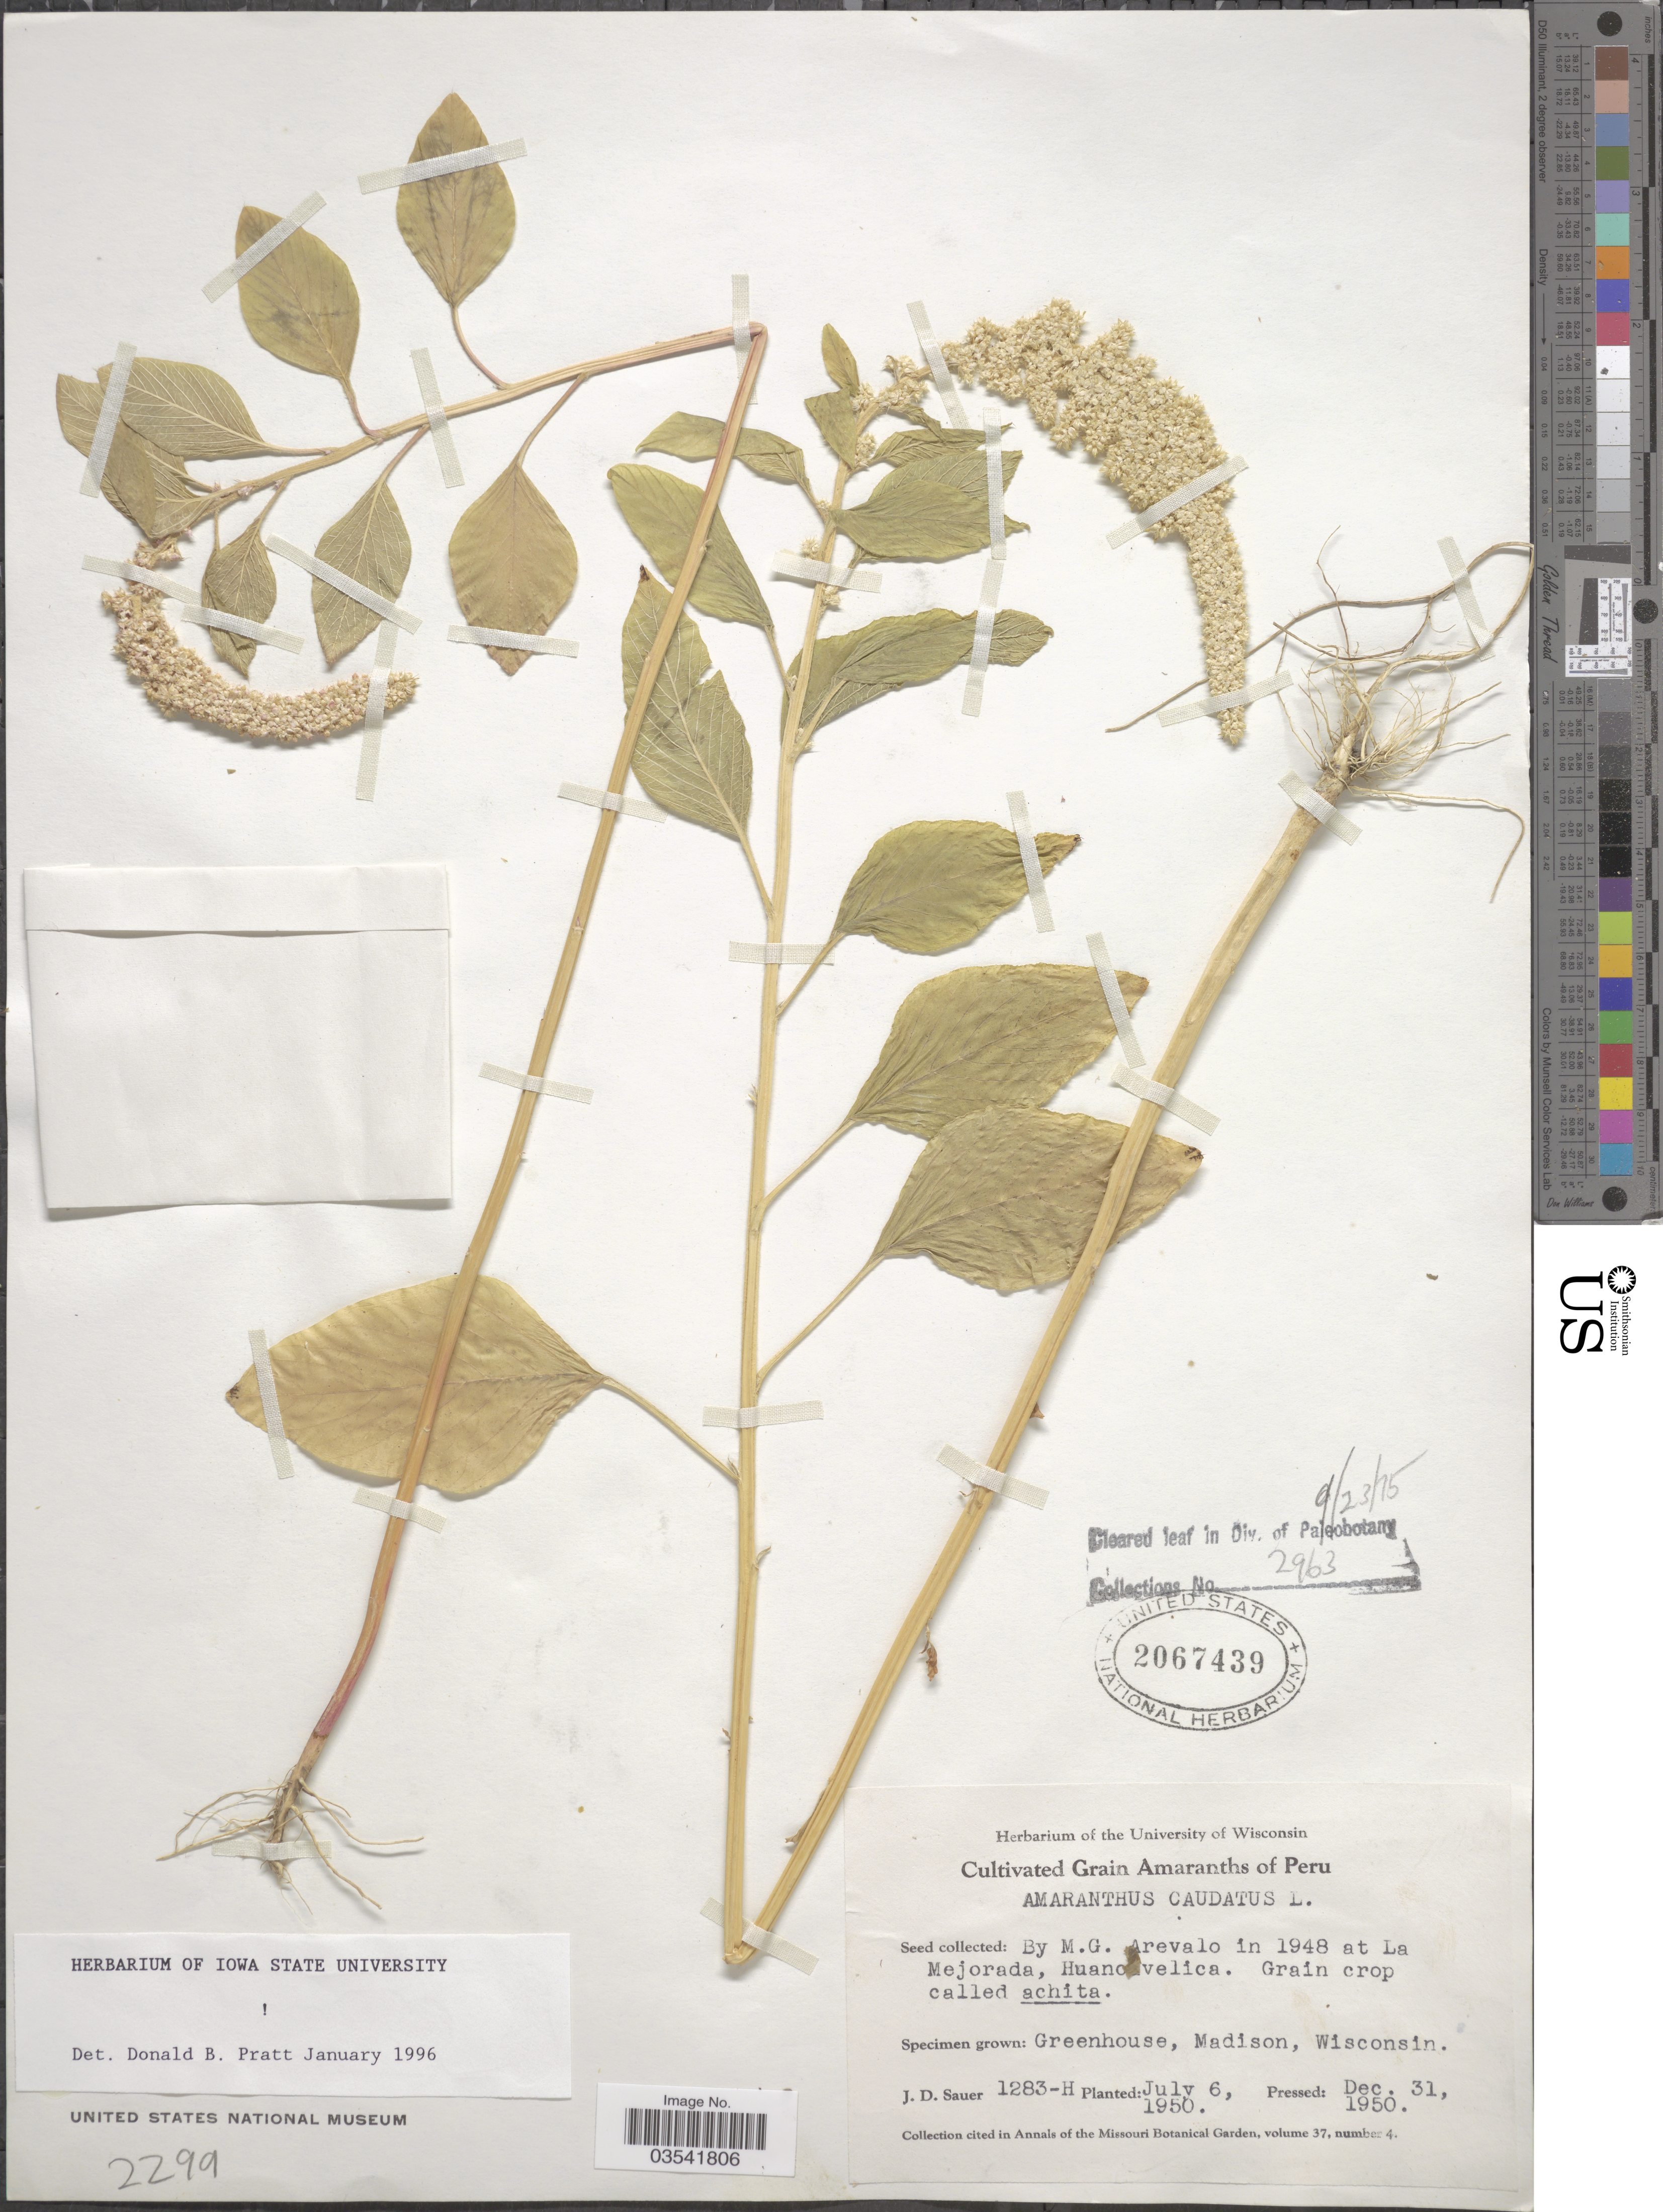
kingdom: Plantae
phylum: Tracheophyta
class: Magnoliopsida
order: Caryophyllales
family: Amaranthaceae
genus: Amaranthus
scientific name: Amaranthus caudatus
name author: L.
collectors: J. D. Sauer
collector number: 1283-H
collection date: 1950-12-31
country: United States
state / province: Wisconsin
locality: Greenhouse, Madison.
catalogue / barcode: US 2067439